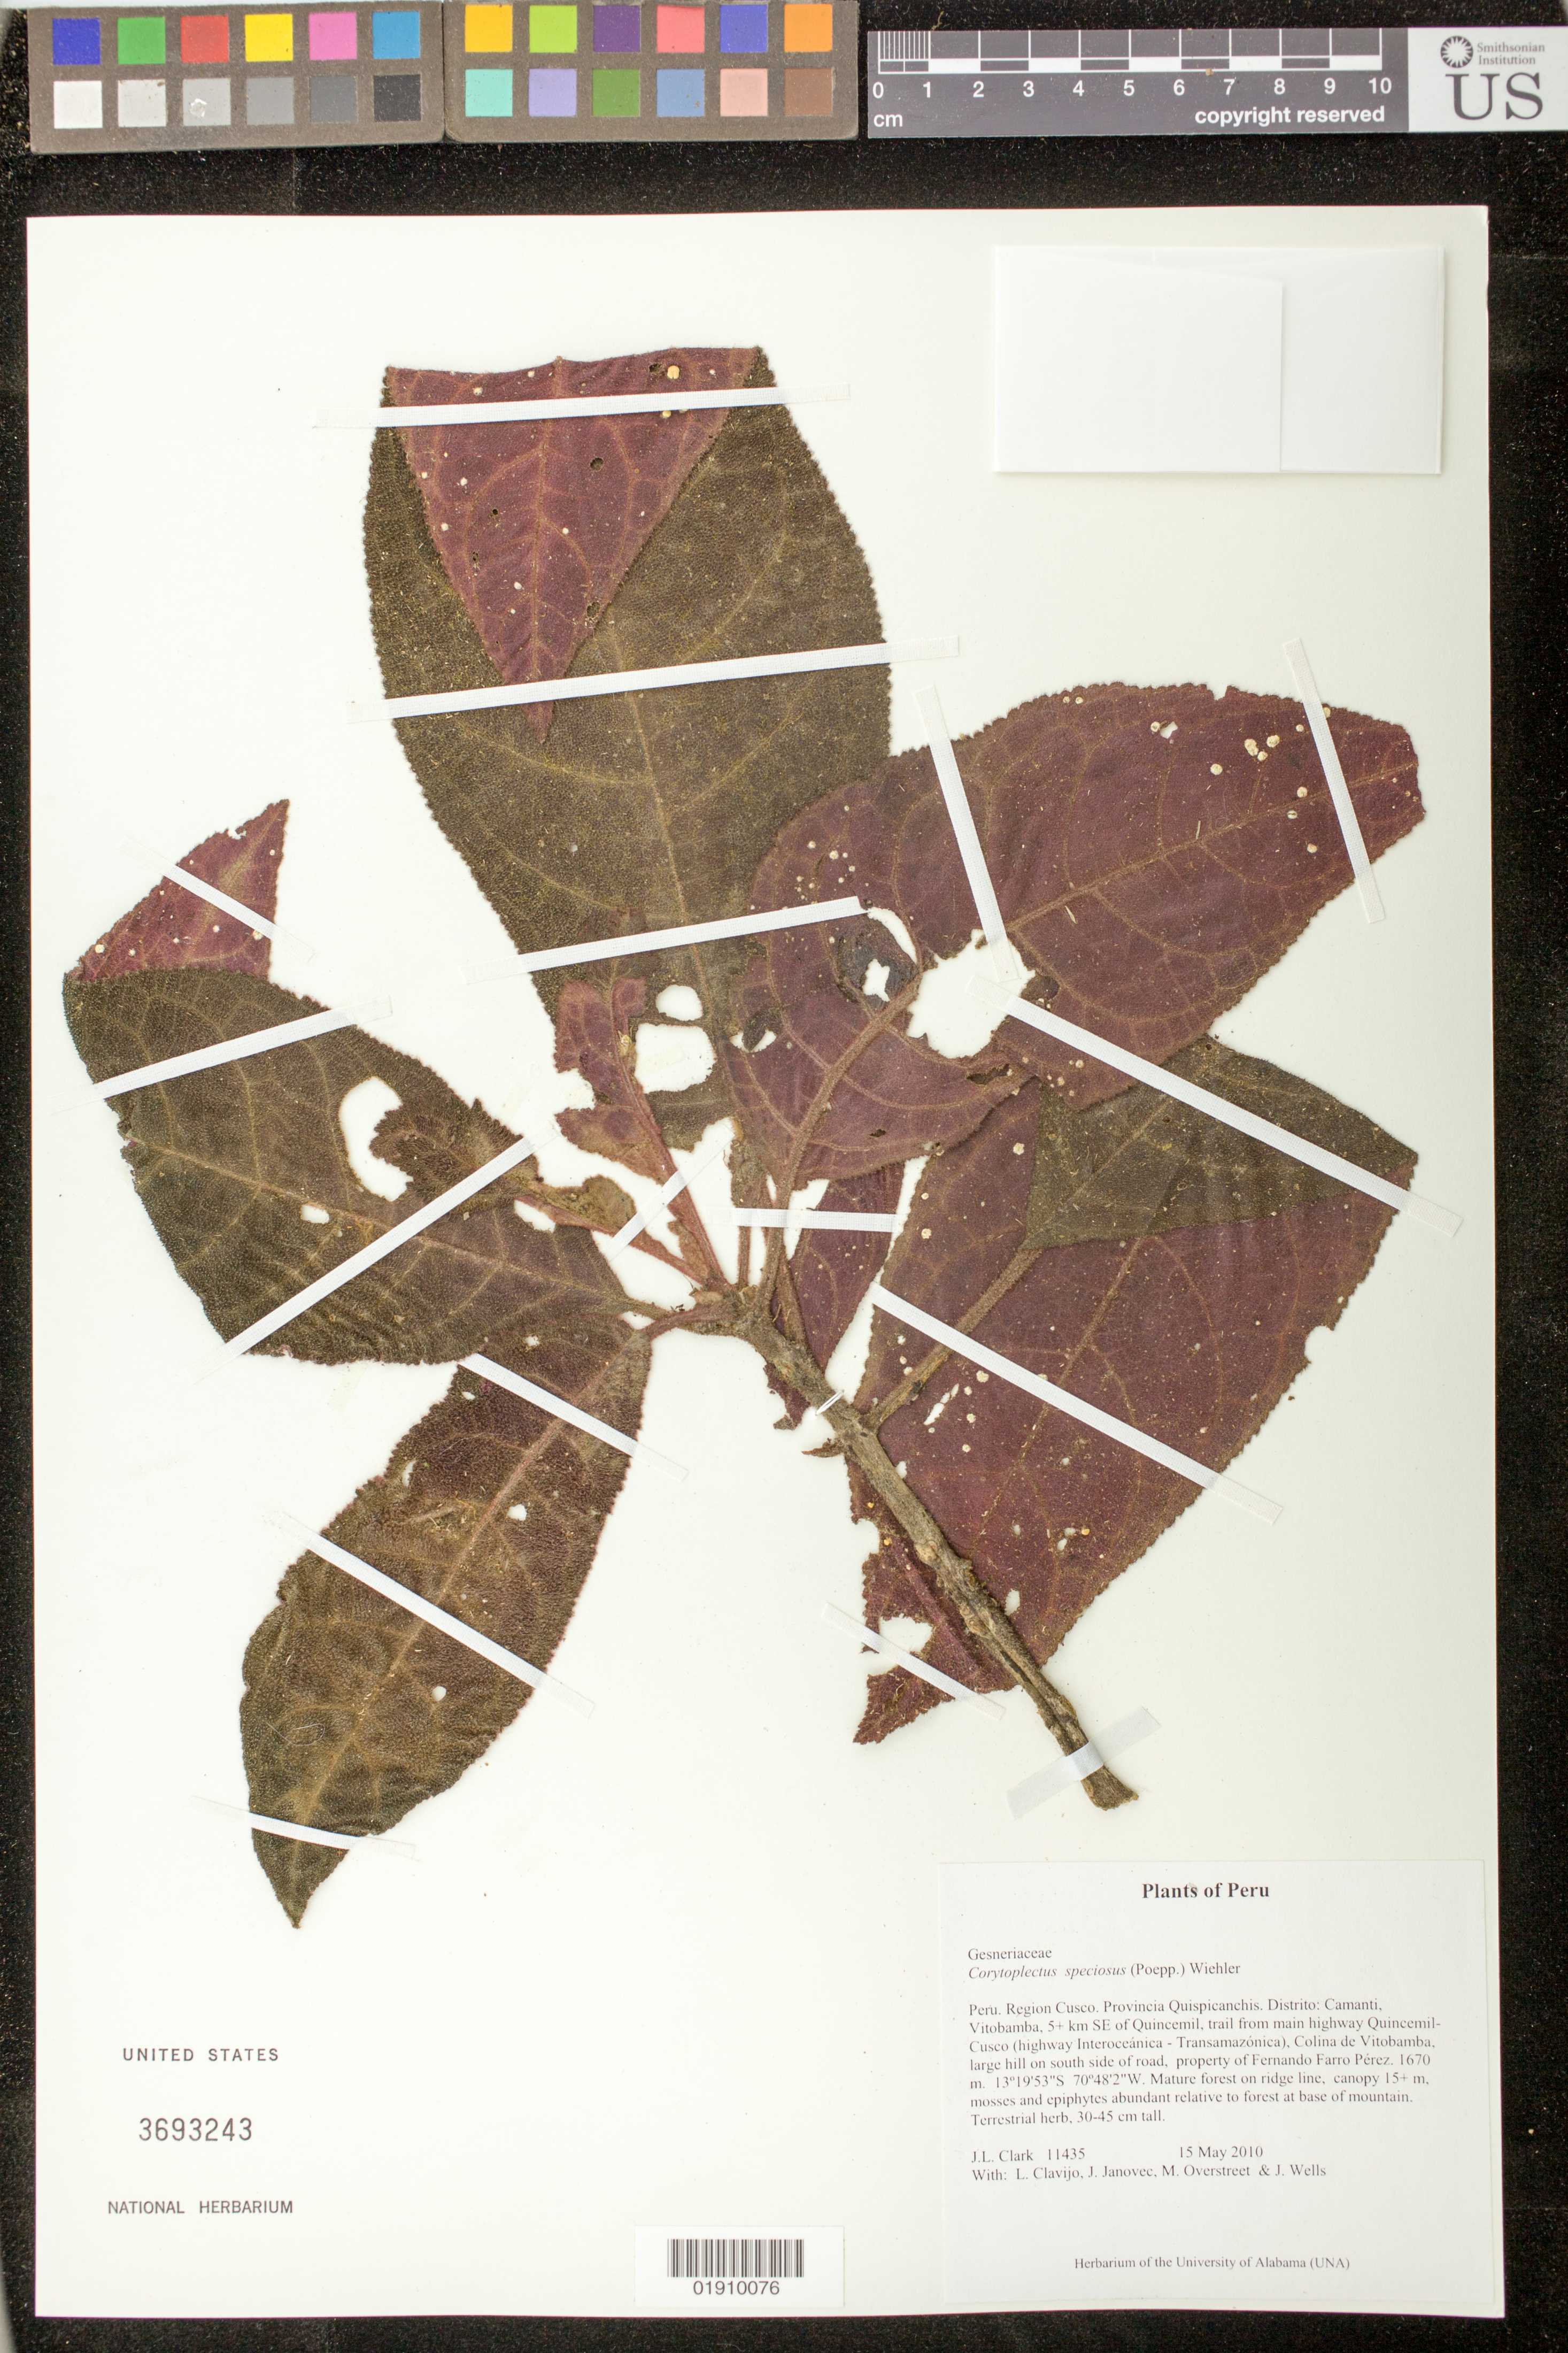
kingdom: Plantae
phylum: Tracheophyta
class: Magnoliopsida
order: Lamiales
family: Gesneriaceae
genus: Corytoplectus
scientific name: Corytoplectus speciosus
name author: (Poepp.) Wiehler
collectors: J. L. Clark, L. Clavijo, J. Janovec, M. Overstreet & J. Wells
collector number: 11435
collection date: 2010-05-15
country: Peru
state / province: Cusco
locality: Provincia Quispicanchis. Distrito: Camanti, Vitobamba, 5+ km SE of Quincemil, trail from main highway Quincemil-Cusco (highway Interoceánica - Transamazónica), Colina de Vitobamba, large hill on south side of road, property of Fernando Farro Pérez.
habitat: Mature forest on ridge line, canopy 15+ m, mosses and epiphytes abundant relative to forest at base of mountain.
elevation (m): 1670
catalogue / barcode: US 3693243